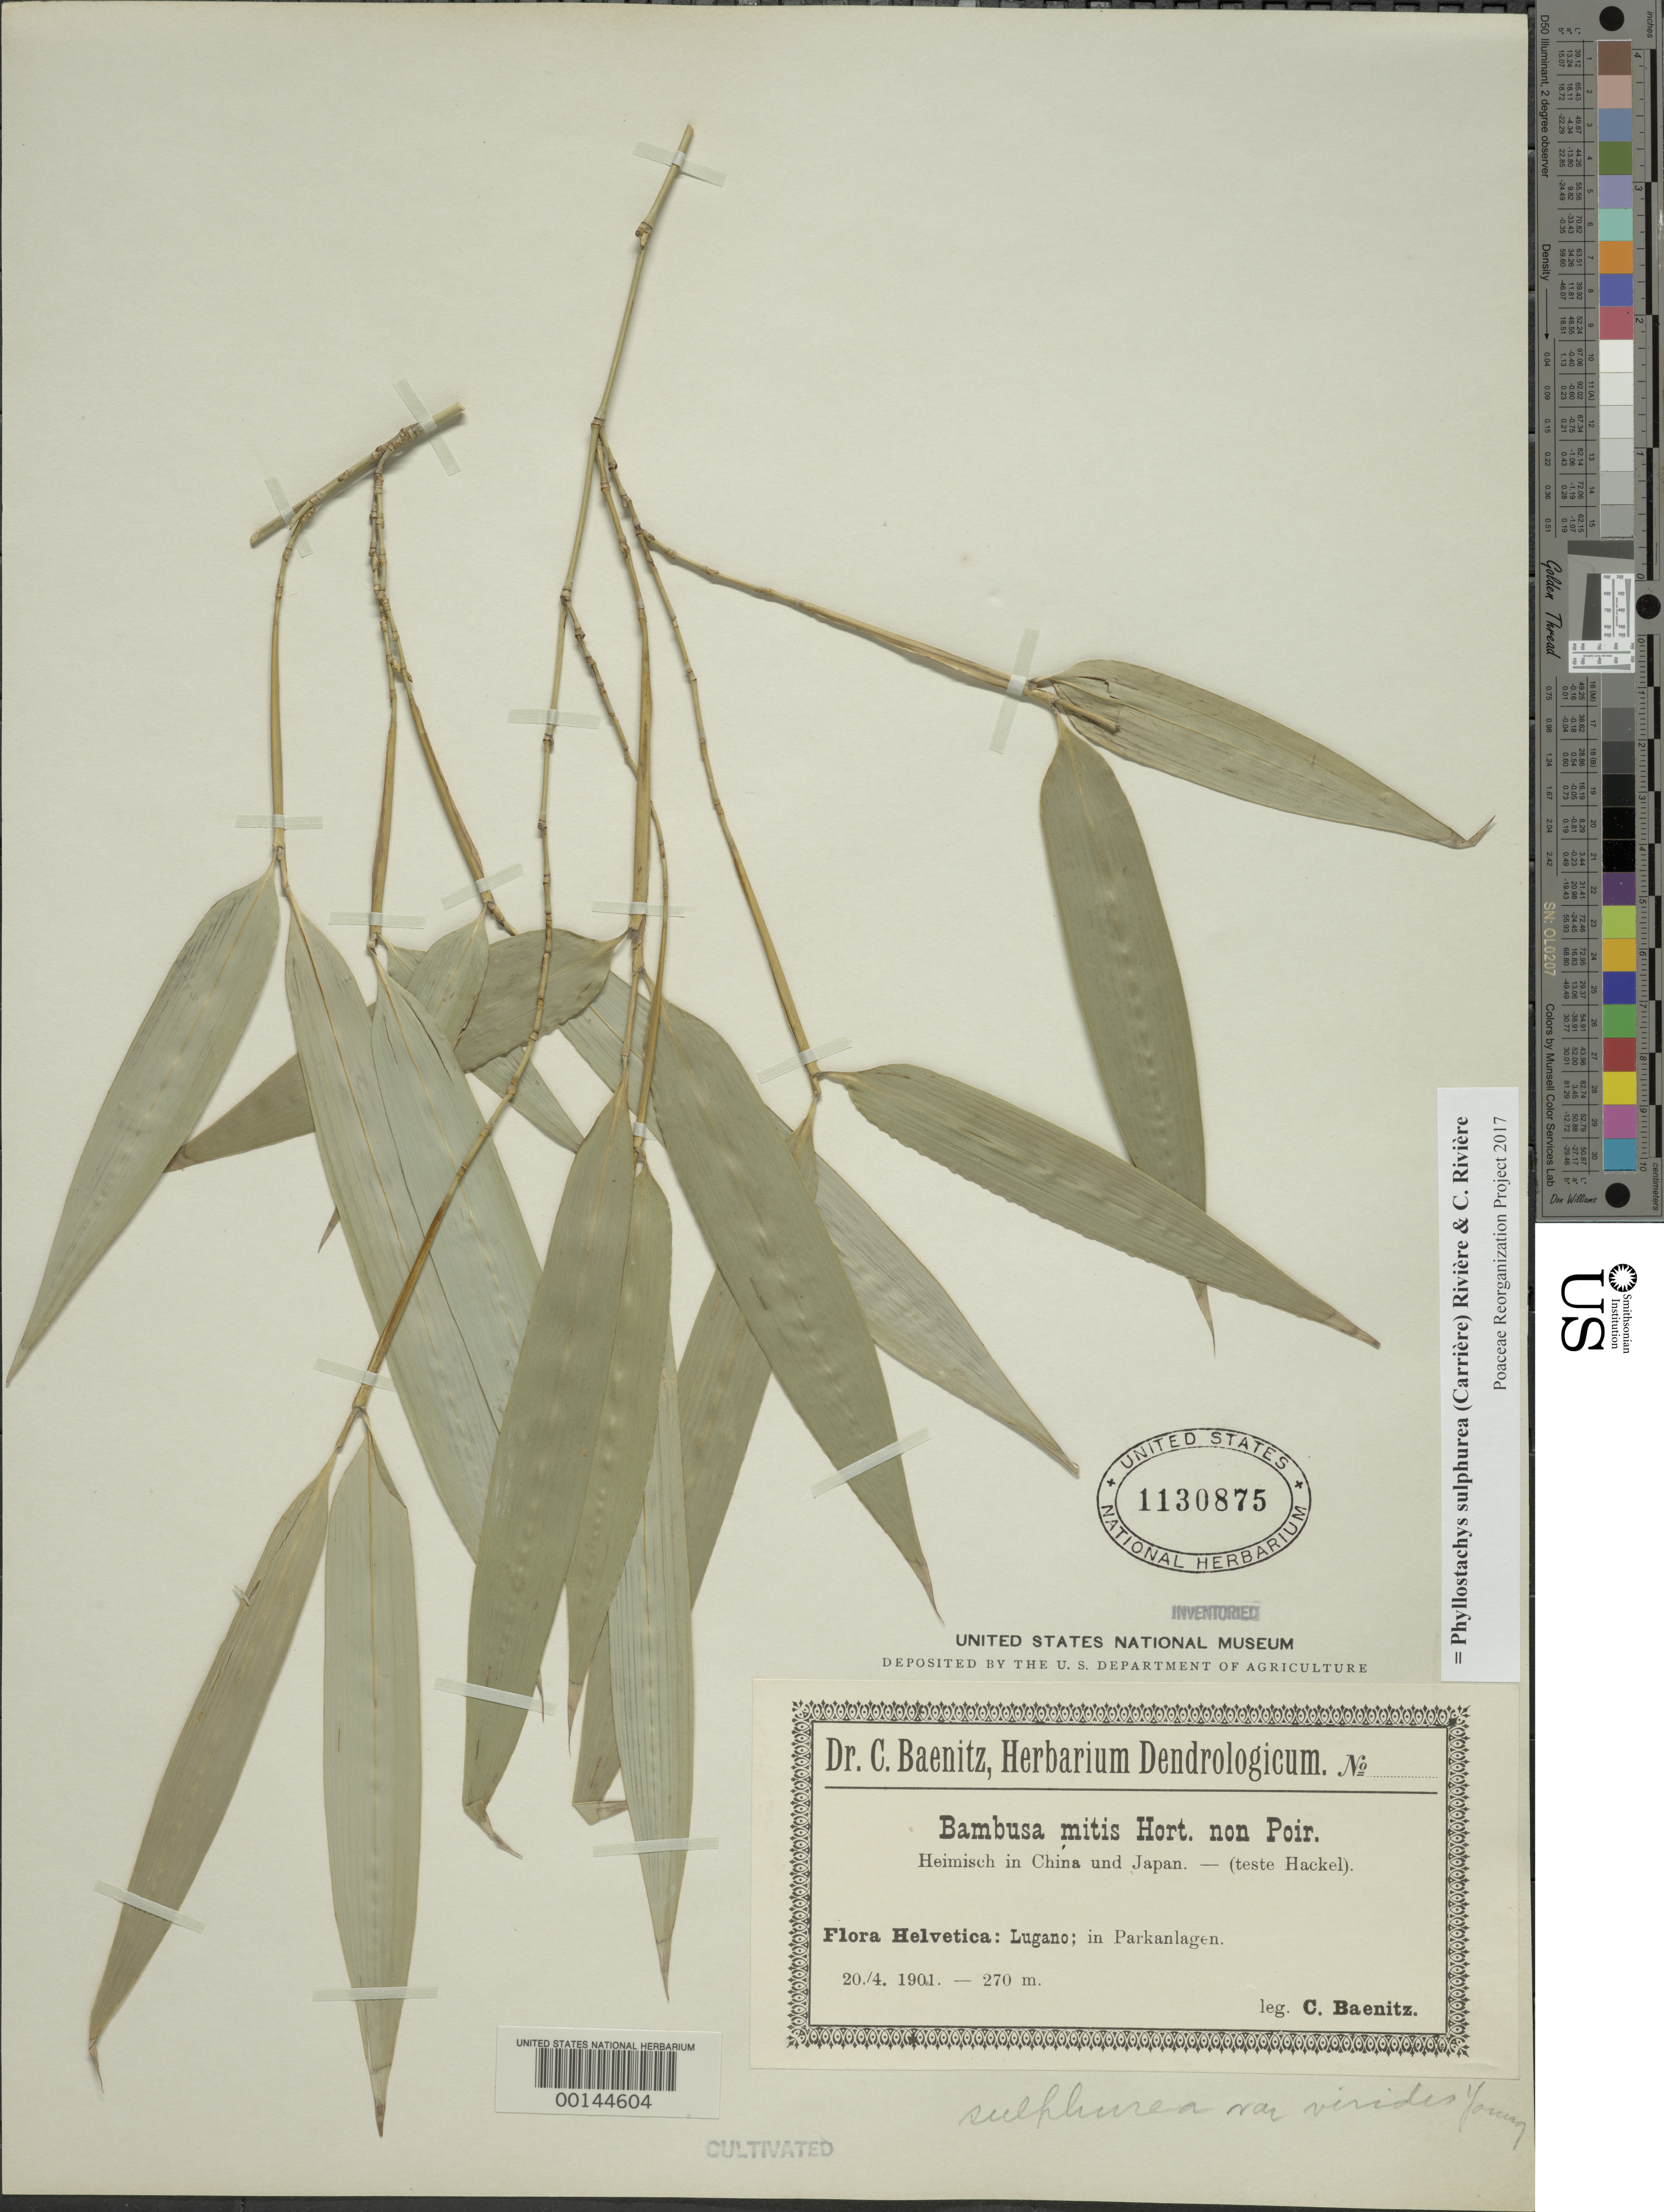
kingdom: Plantae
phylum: Tracheophyta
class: Liliopsida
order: Poales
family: Poaceae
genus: Phyllostachys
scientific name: Phyllostachys sulphurea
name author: (Carrière) Rivière & C. Rivière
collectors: C. G. Baenitz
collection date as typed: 20 Apr 1901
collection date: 1901-04-20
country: Switzerland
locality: Helvetica, lugano, parkanlagen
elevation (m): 270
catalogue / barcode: US 1130875